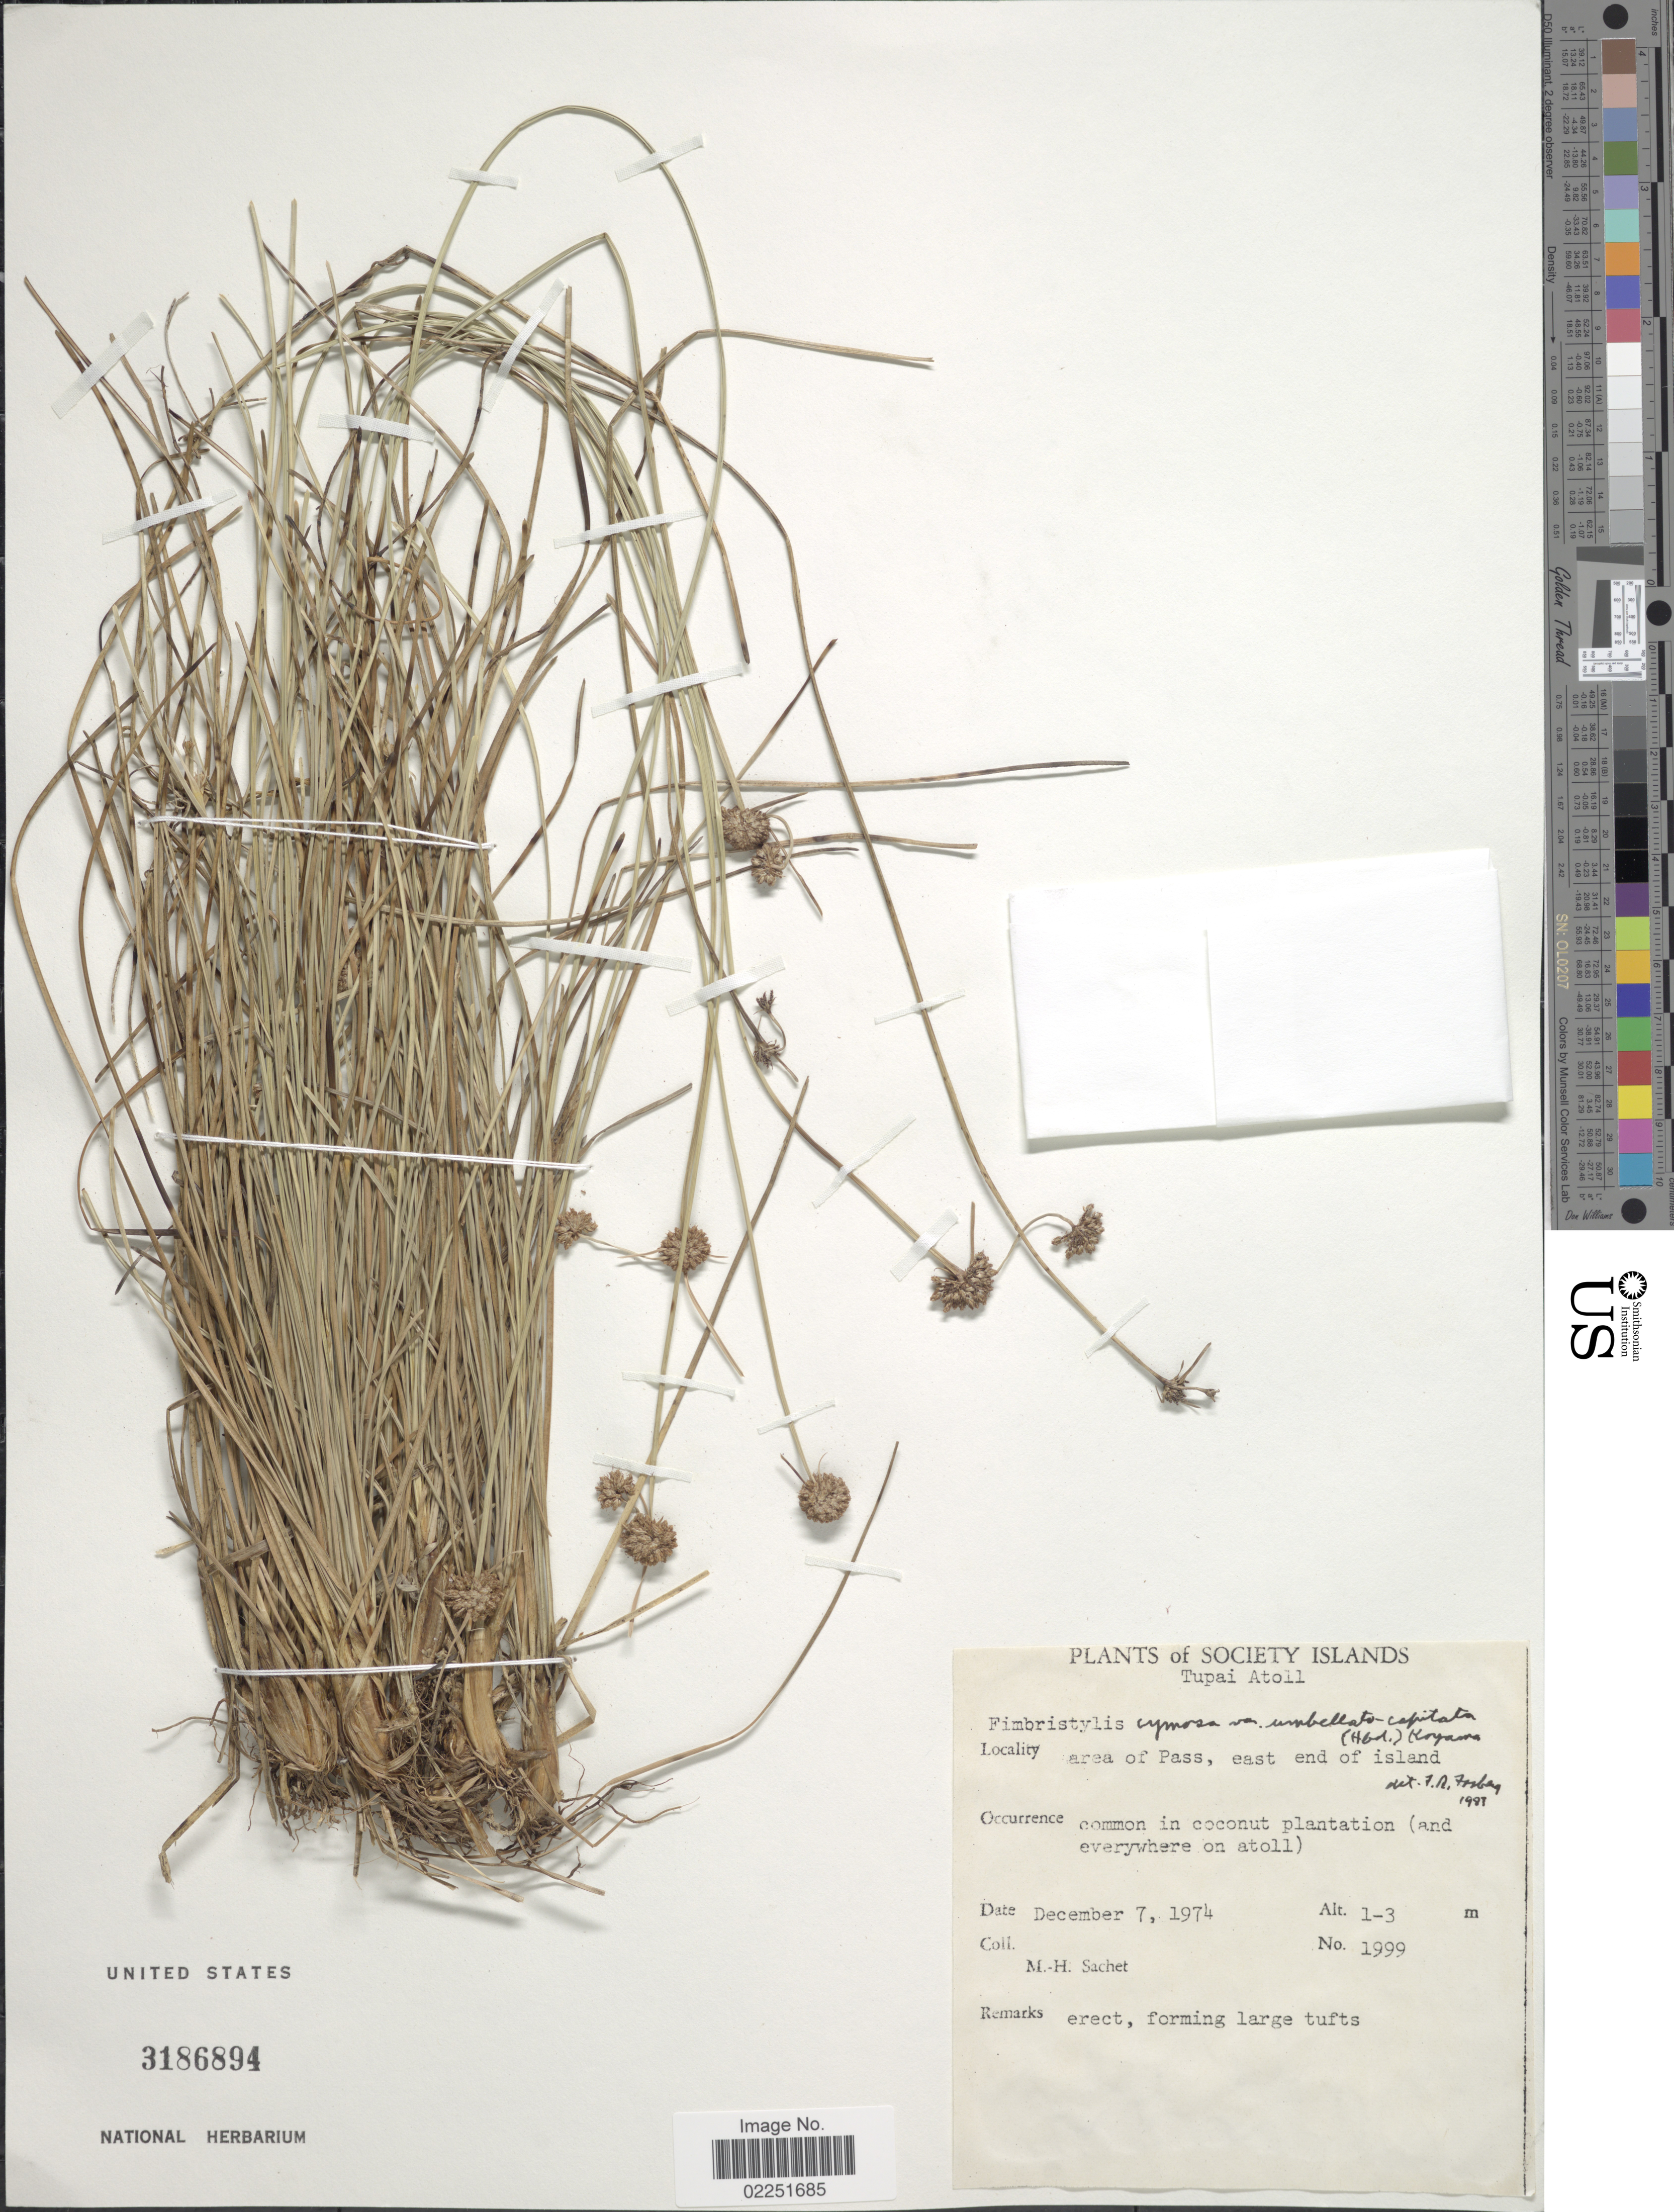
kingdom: Plantae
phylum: Tracheophyta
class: Liliopsida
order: Poales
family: Cyperaceae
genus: Fimbristylis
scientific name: Fimbristylis cymosa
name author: R. Br.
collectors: M.-H. Sachet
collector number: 1999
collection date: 1974-12-07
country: French Polynesia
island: Tupai Atoll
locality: Society Islands, Tupai Atoll, areas of Pass, east end of island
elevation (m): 1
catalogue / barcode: US 3186894